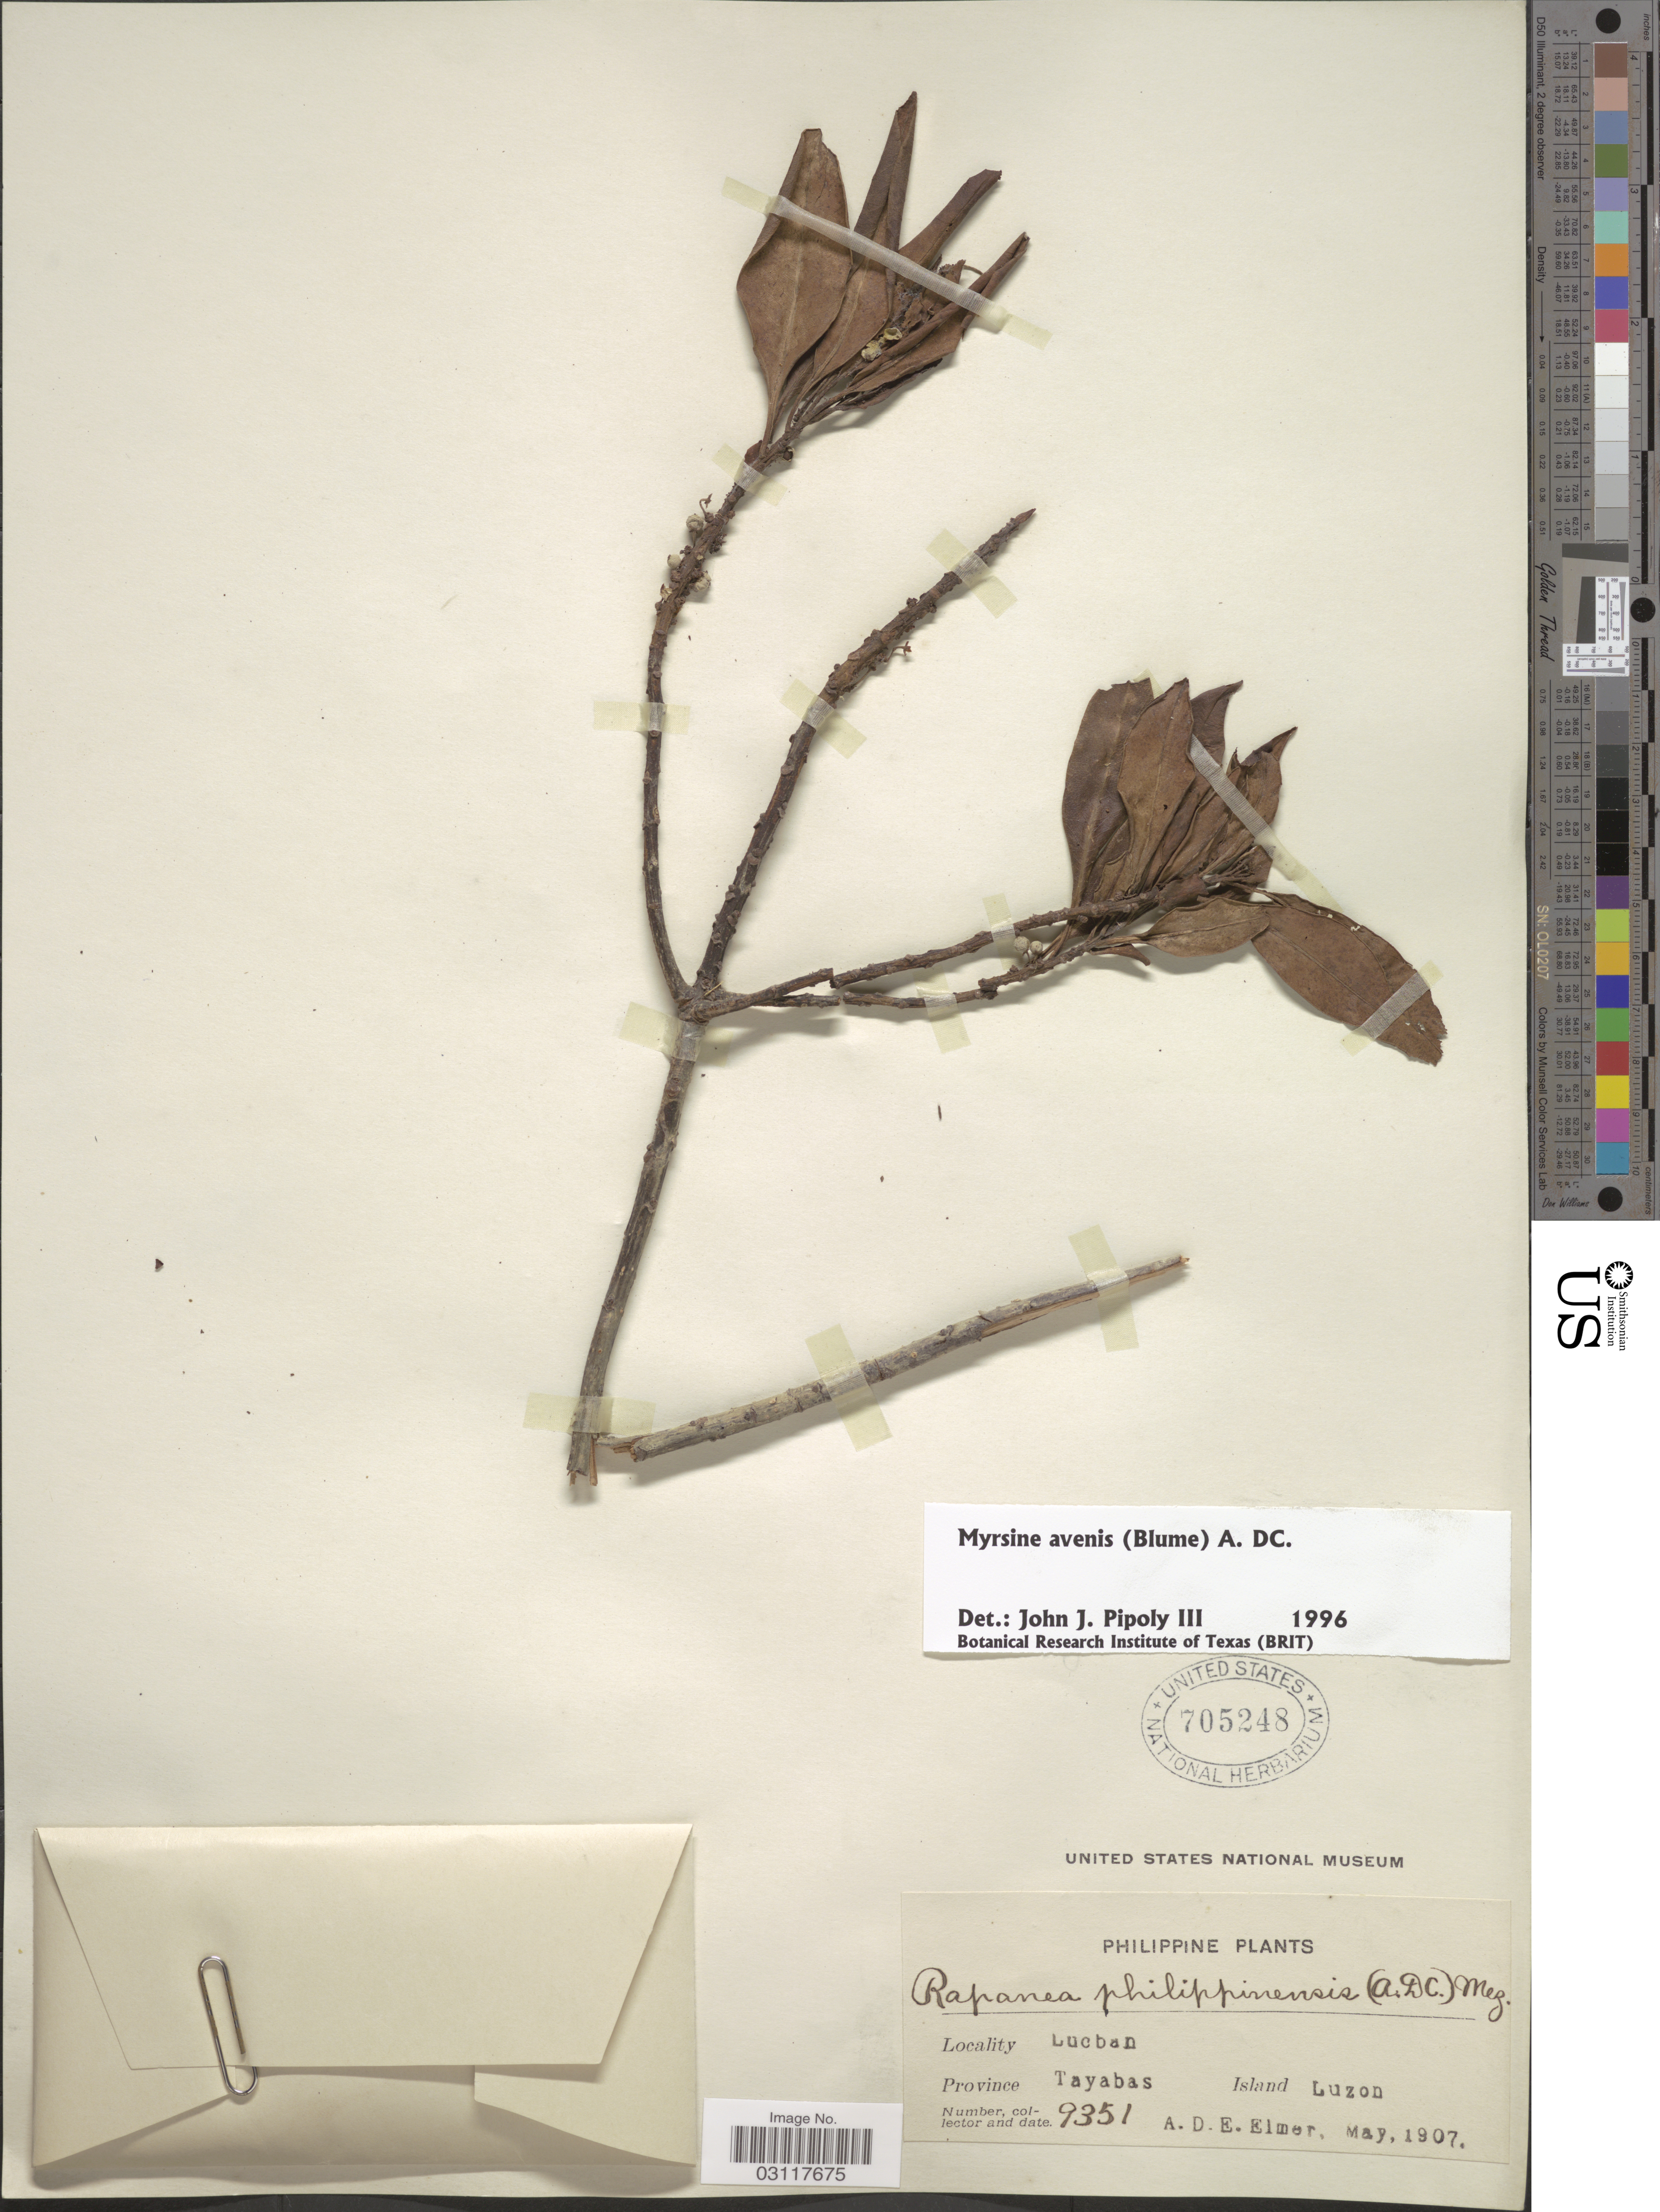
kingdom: Plantae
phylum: Tracheophyta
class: Magnoliopsida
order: Ericales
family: Primulaceae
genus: Myrsine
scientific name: Myrsine avenis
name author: A. DC.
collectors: A. D. E. Elmer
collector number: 9351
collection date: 1907-05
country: Philippines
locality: Lucban, Province Tayabas, Island Luzon.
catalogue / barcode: US 705248